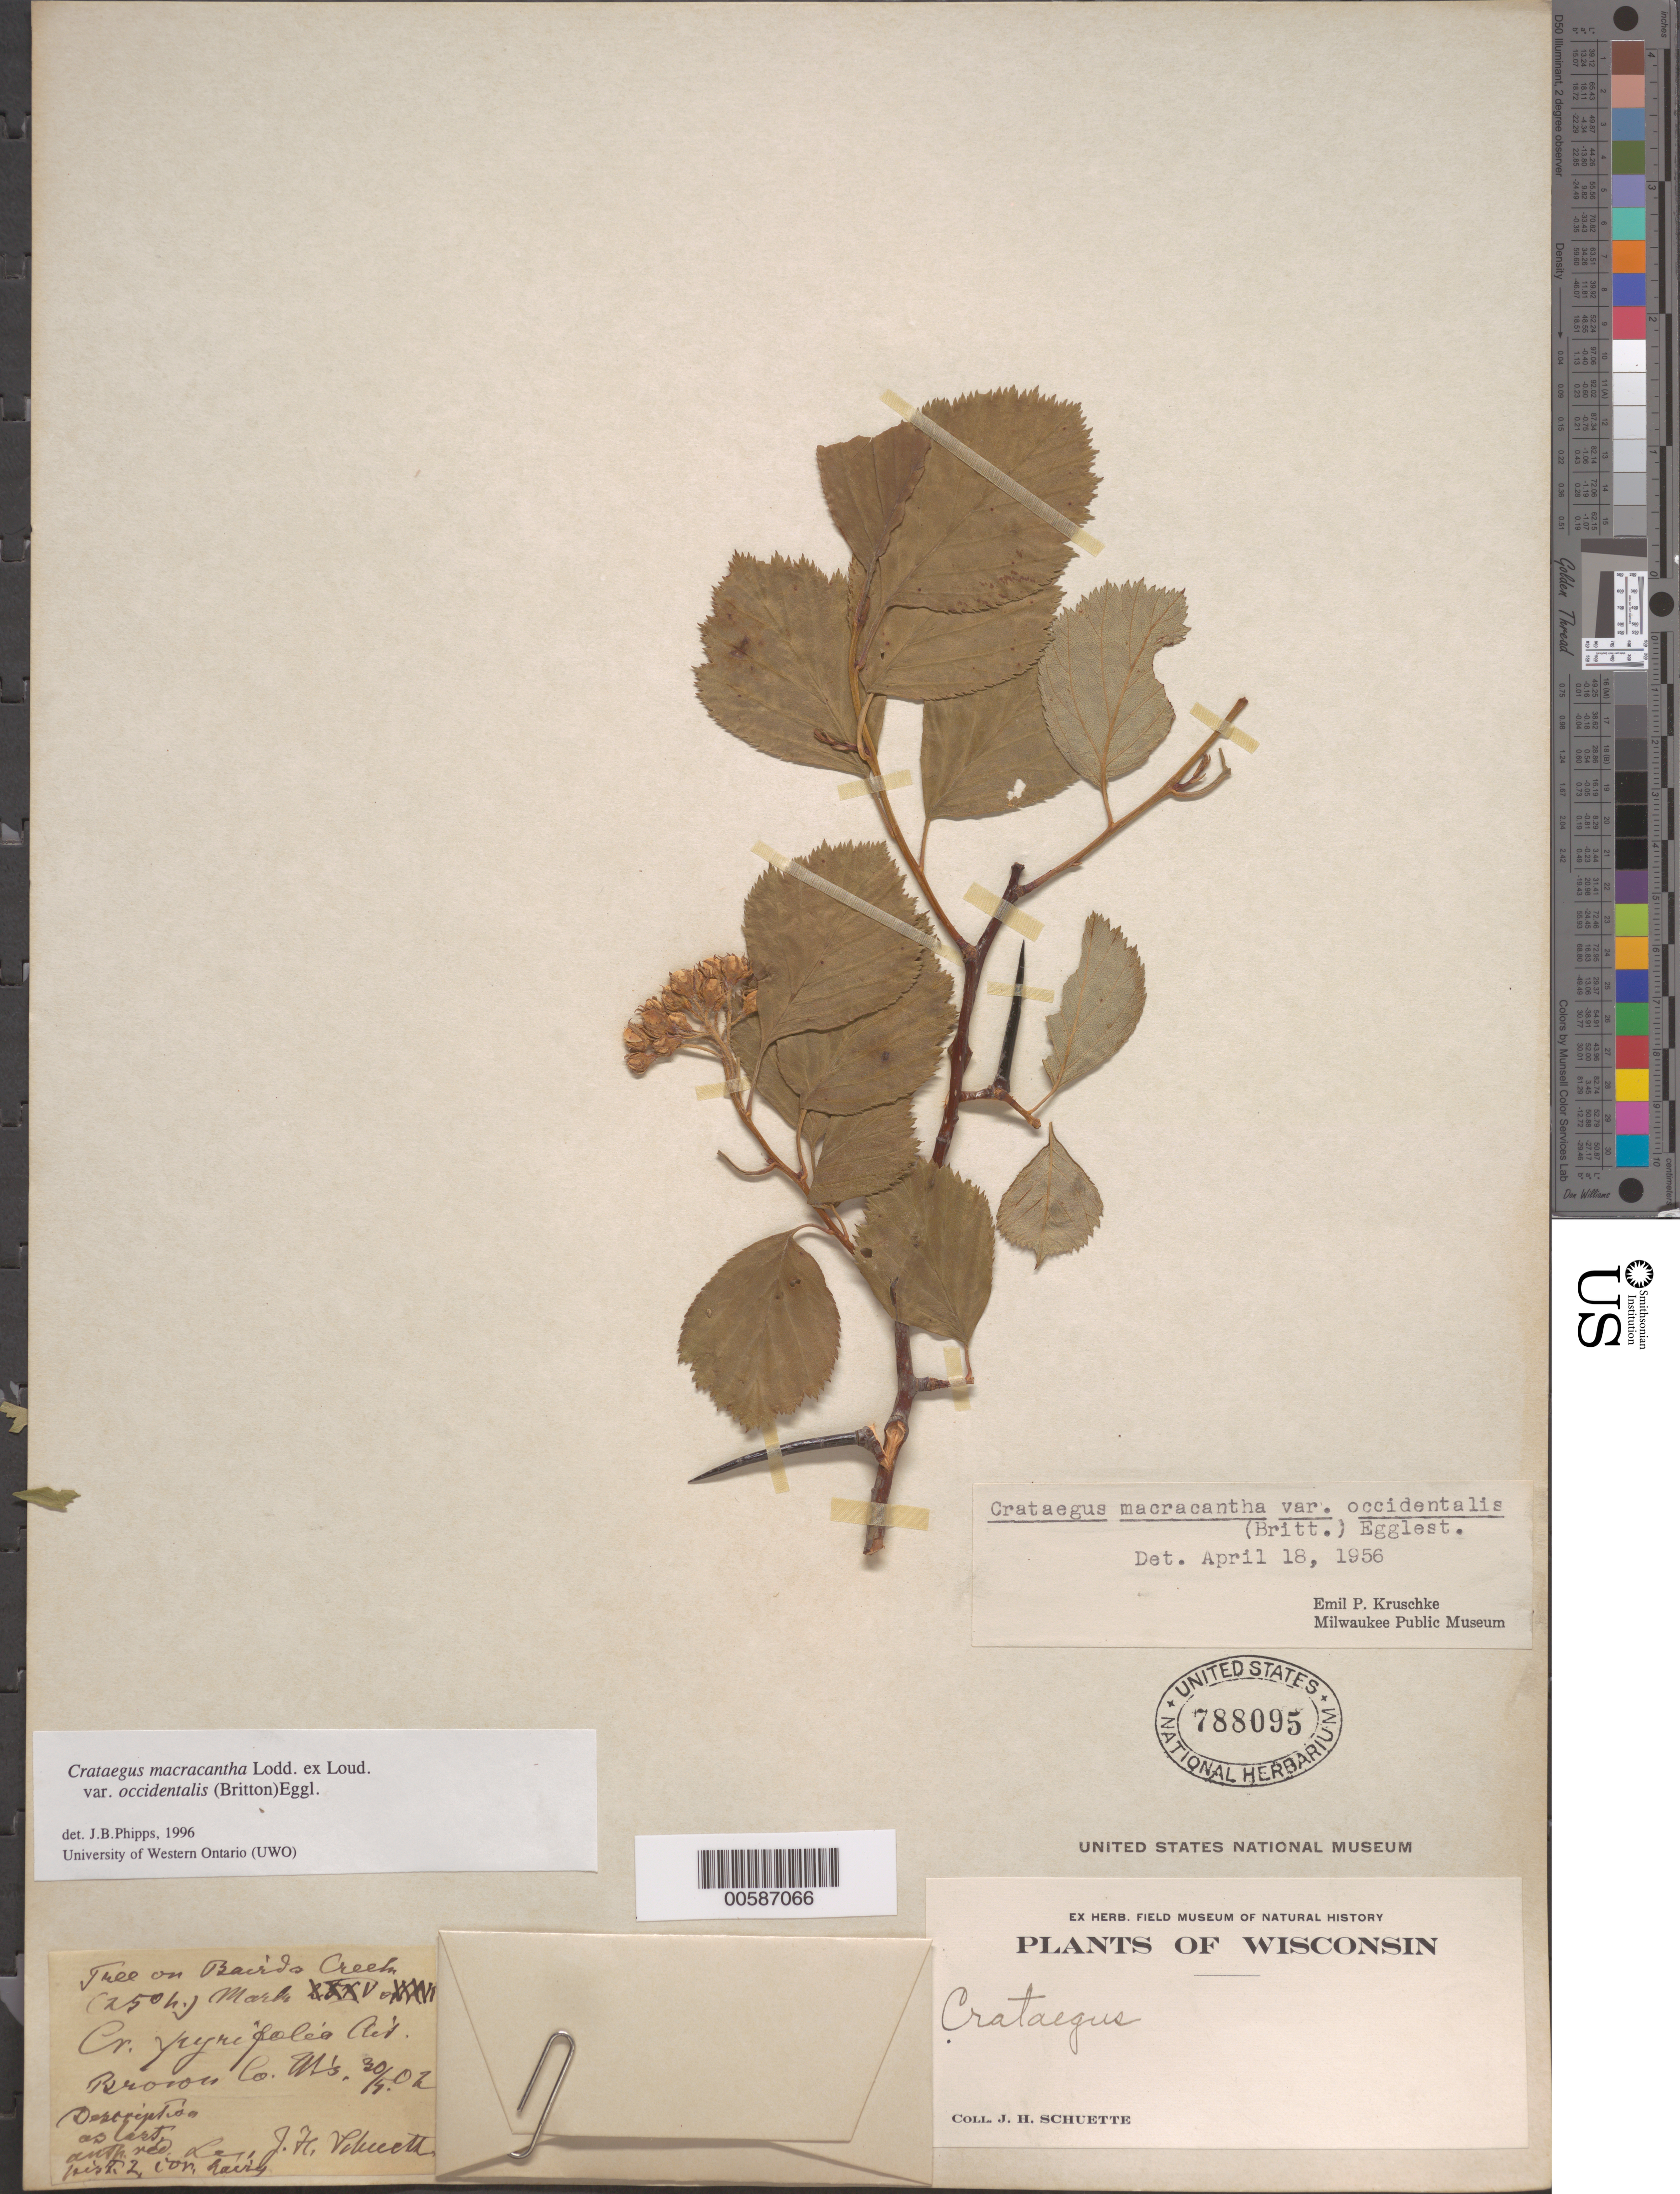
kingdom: Plantae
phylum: Tracheophyta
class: Magnoliopsida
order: Rosales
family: Rosaceae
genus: Crataegus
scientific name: Crataegus macracantha var. occidentalis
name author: (Britton) Eggl.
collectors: J. H. Schuette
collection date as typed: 30 Apr 1902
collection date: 1902-04-30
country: United States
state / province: Wisconsin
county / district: Barron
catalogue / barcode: US 788095